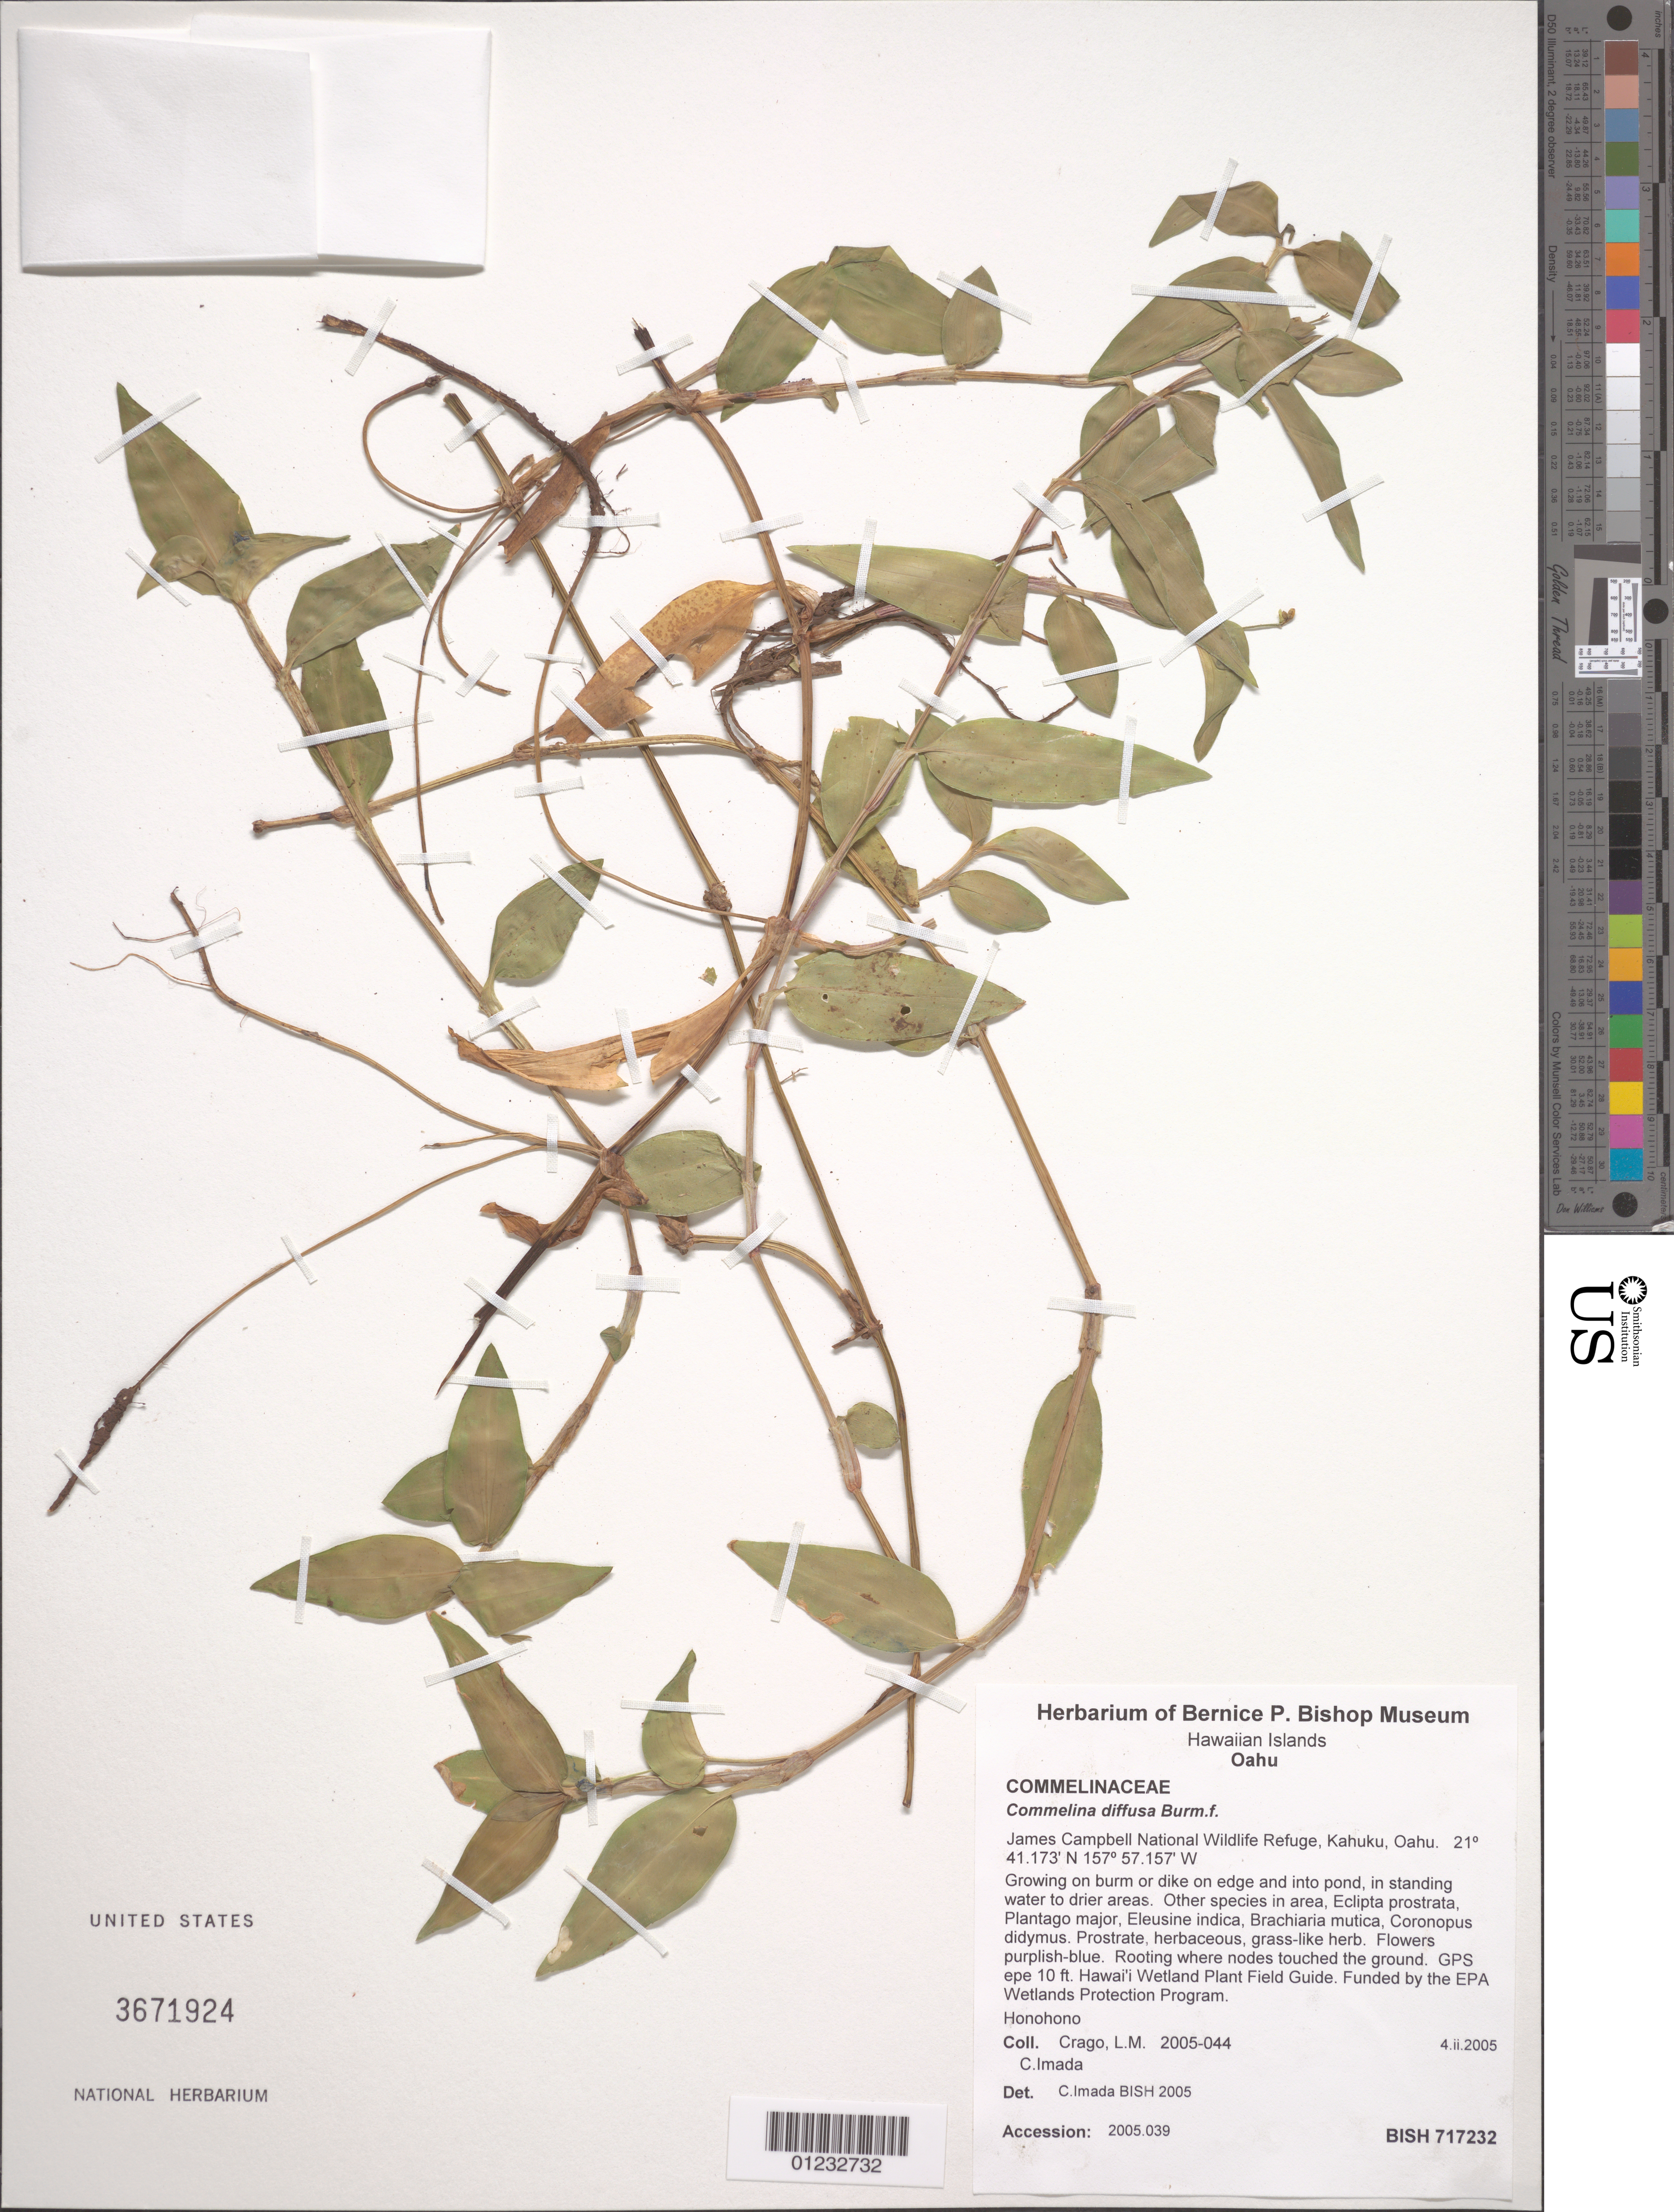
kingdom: Plantae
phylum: Tracheophyta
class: Liliopsida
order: Commelinales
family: Commelinaceae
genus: Commelina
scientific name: Commelina diffusa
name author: Burm. f.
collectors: L. Crago & C. Imada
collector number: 2005-044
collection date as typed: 4.ii.2005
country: United States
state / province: Hawaii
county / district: Honolulu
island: Oahu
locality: Kahuku, James Campbell National Wildlife Refuge, on berm or dike on edge and into pond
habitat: Standing water to drier areas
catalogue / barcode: US 3671924